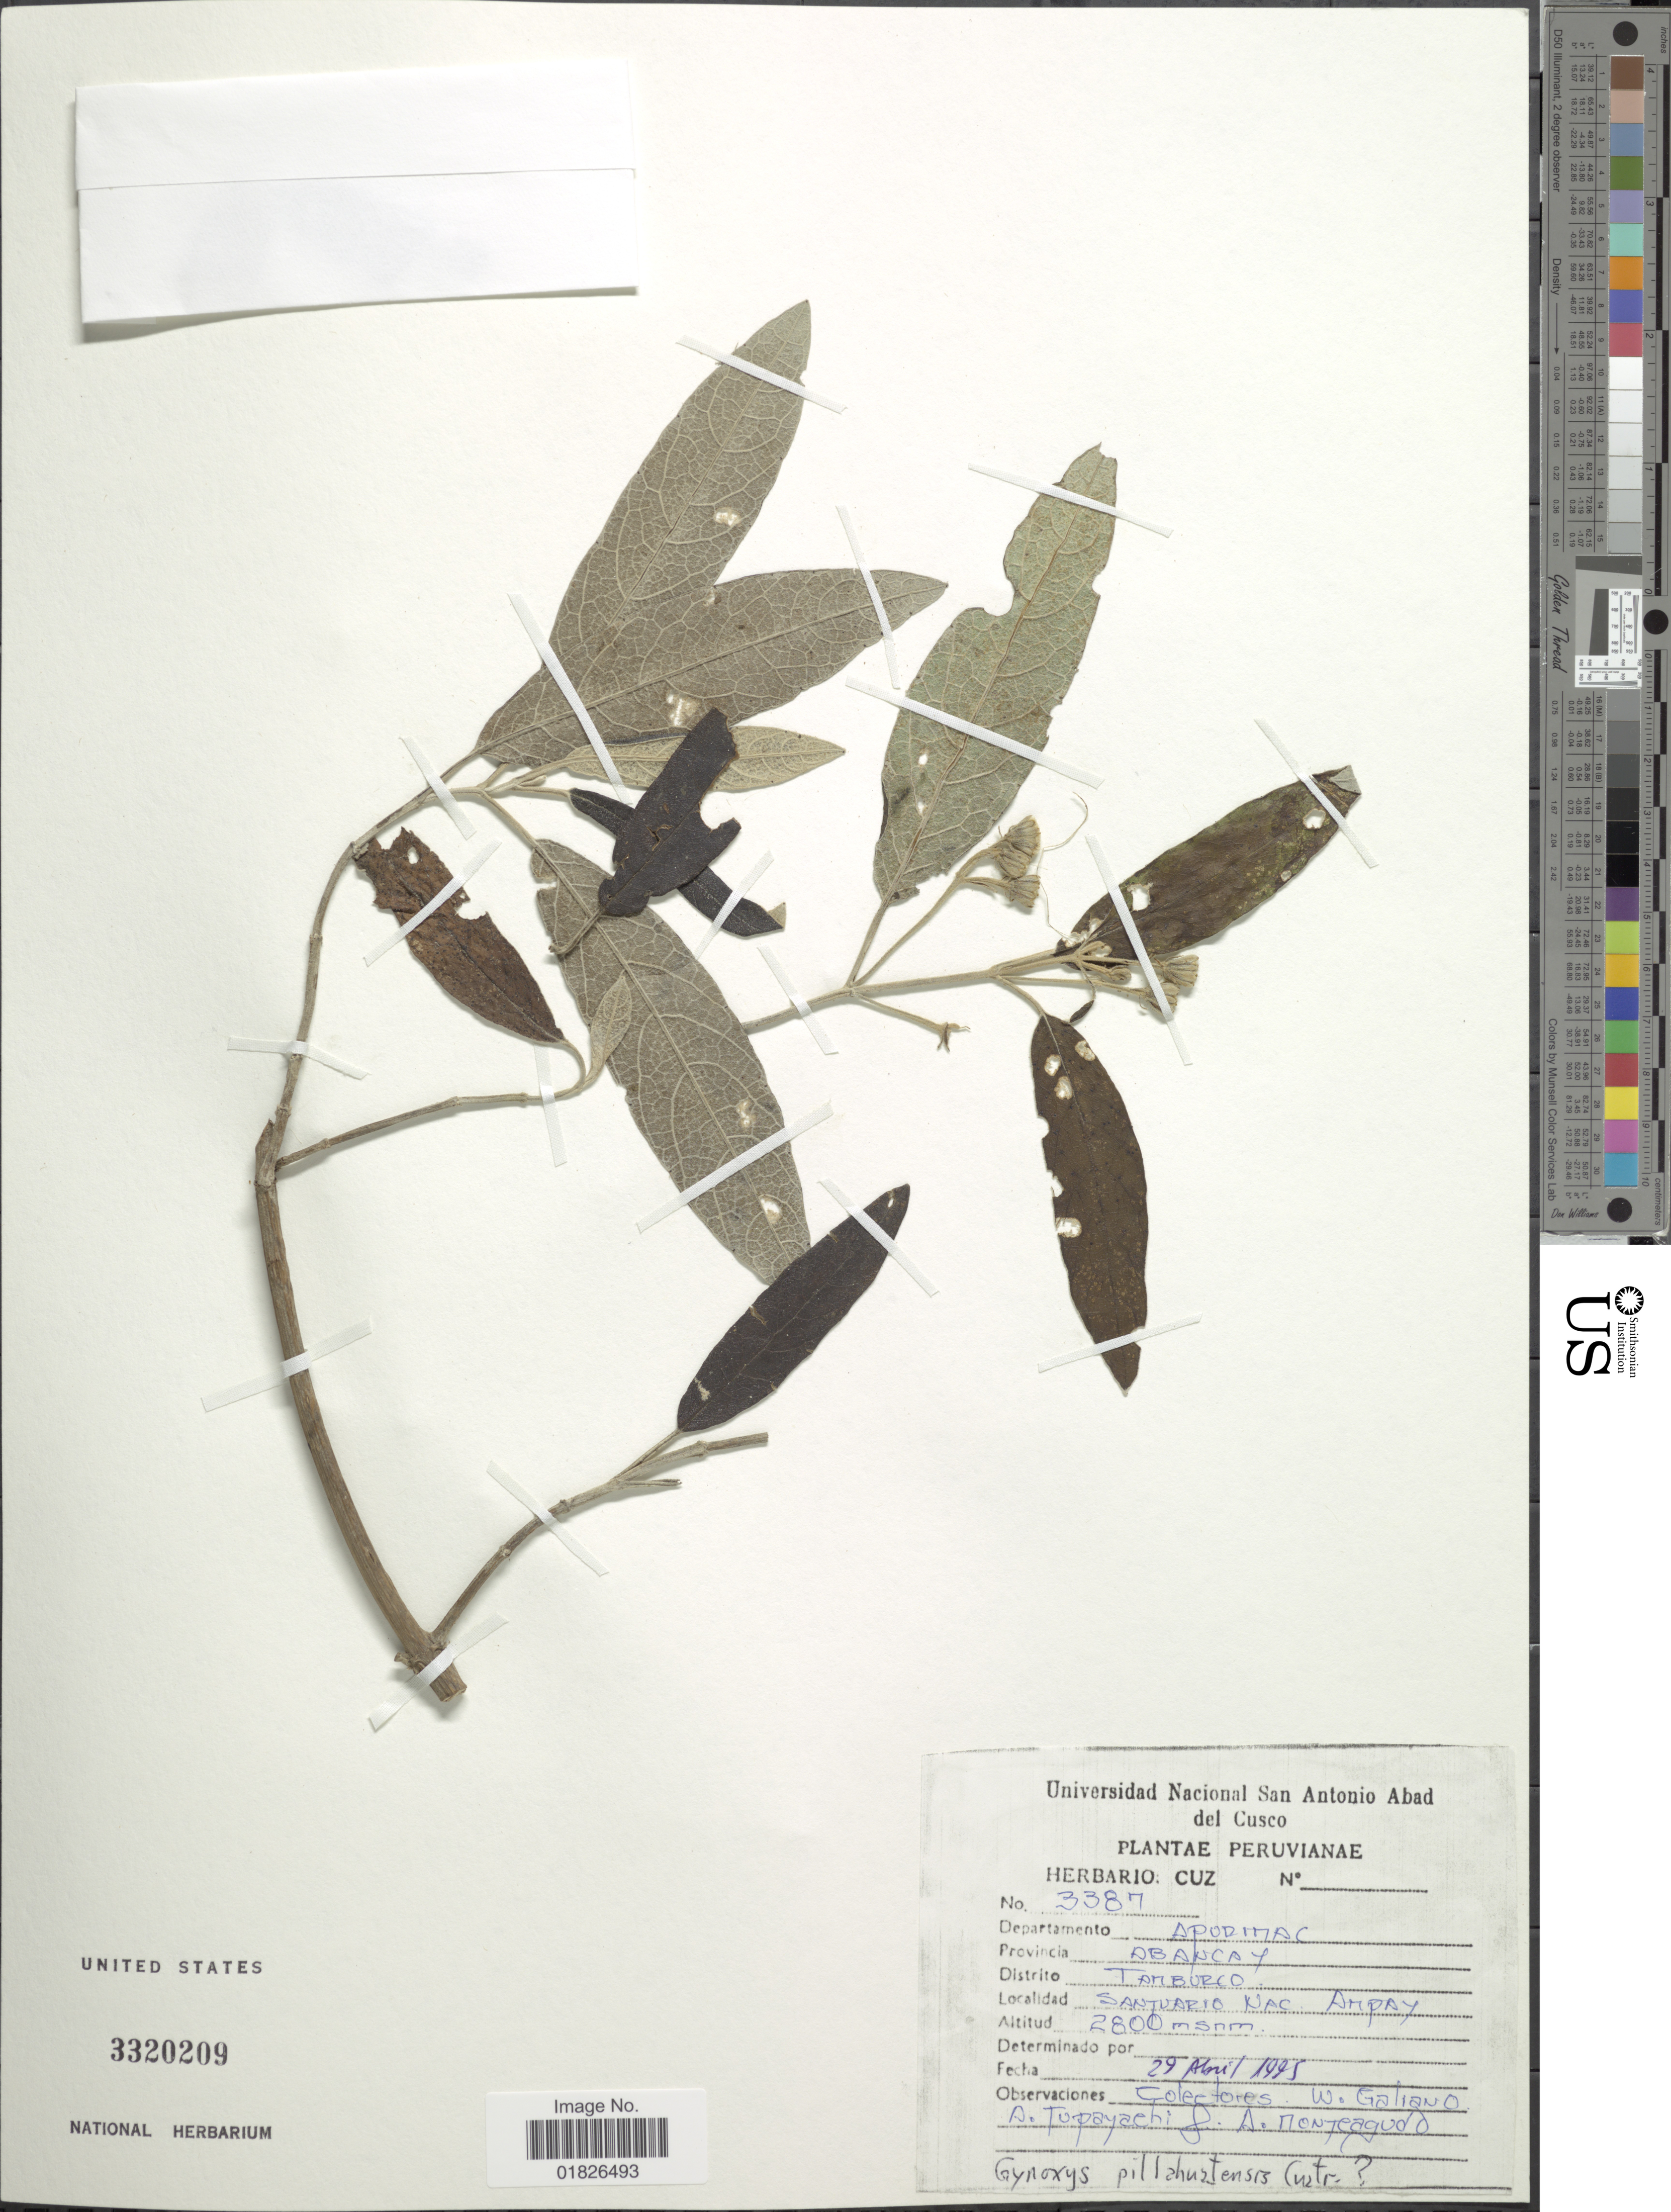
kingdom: Plantae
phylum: Tracheophyta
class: Magnoliopsida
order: Asterales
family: Asteraceae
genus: Gynoxys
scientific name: Gynoxys pillahuatensis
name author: Cuatrec.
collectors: W. Galiano, A. Tupayachi H. & A. Monteagudo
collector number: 3387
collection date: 1995-04-29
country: Peru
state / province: Apurímac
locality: Provincia Abancay, Distrito Tamburco, Santuario Nacional Ampay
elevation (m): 2800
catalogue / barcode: US 3320209